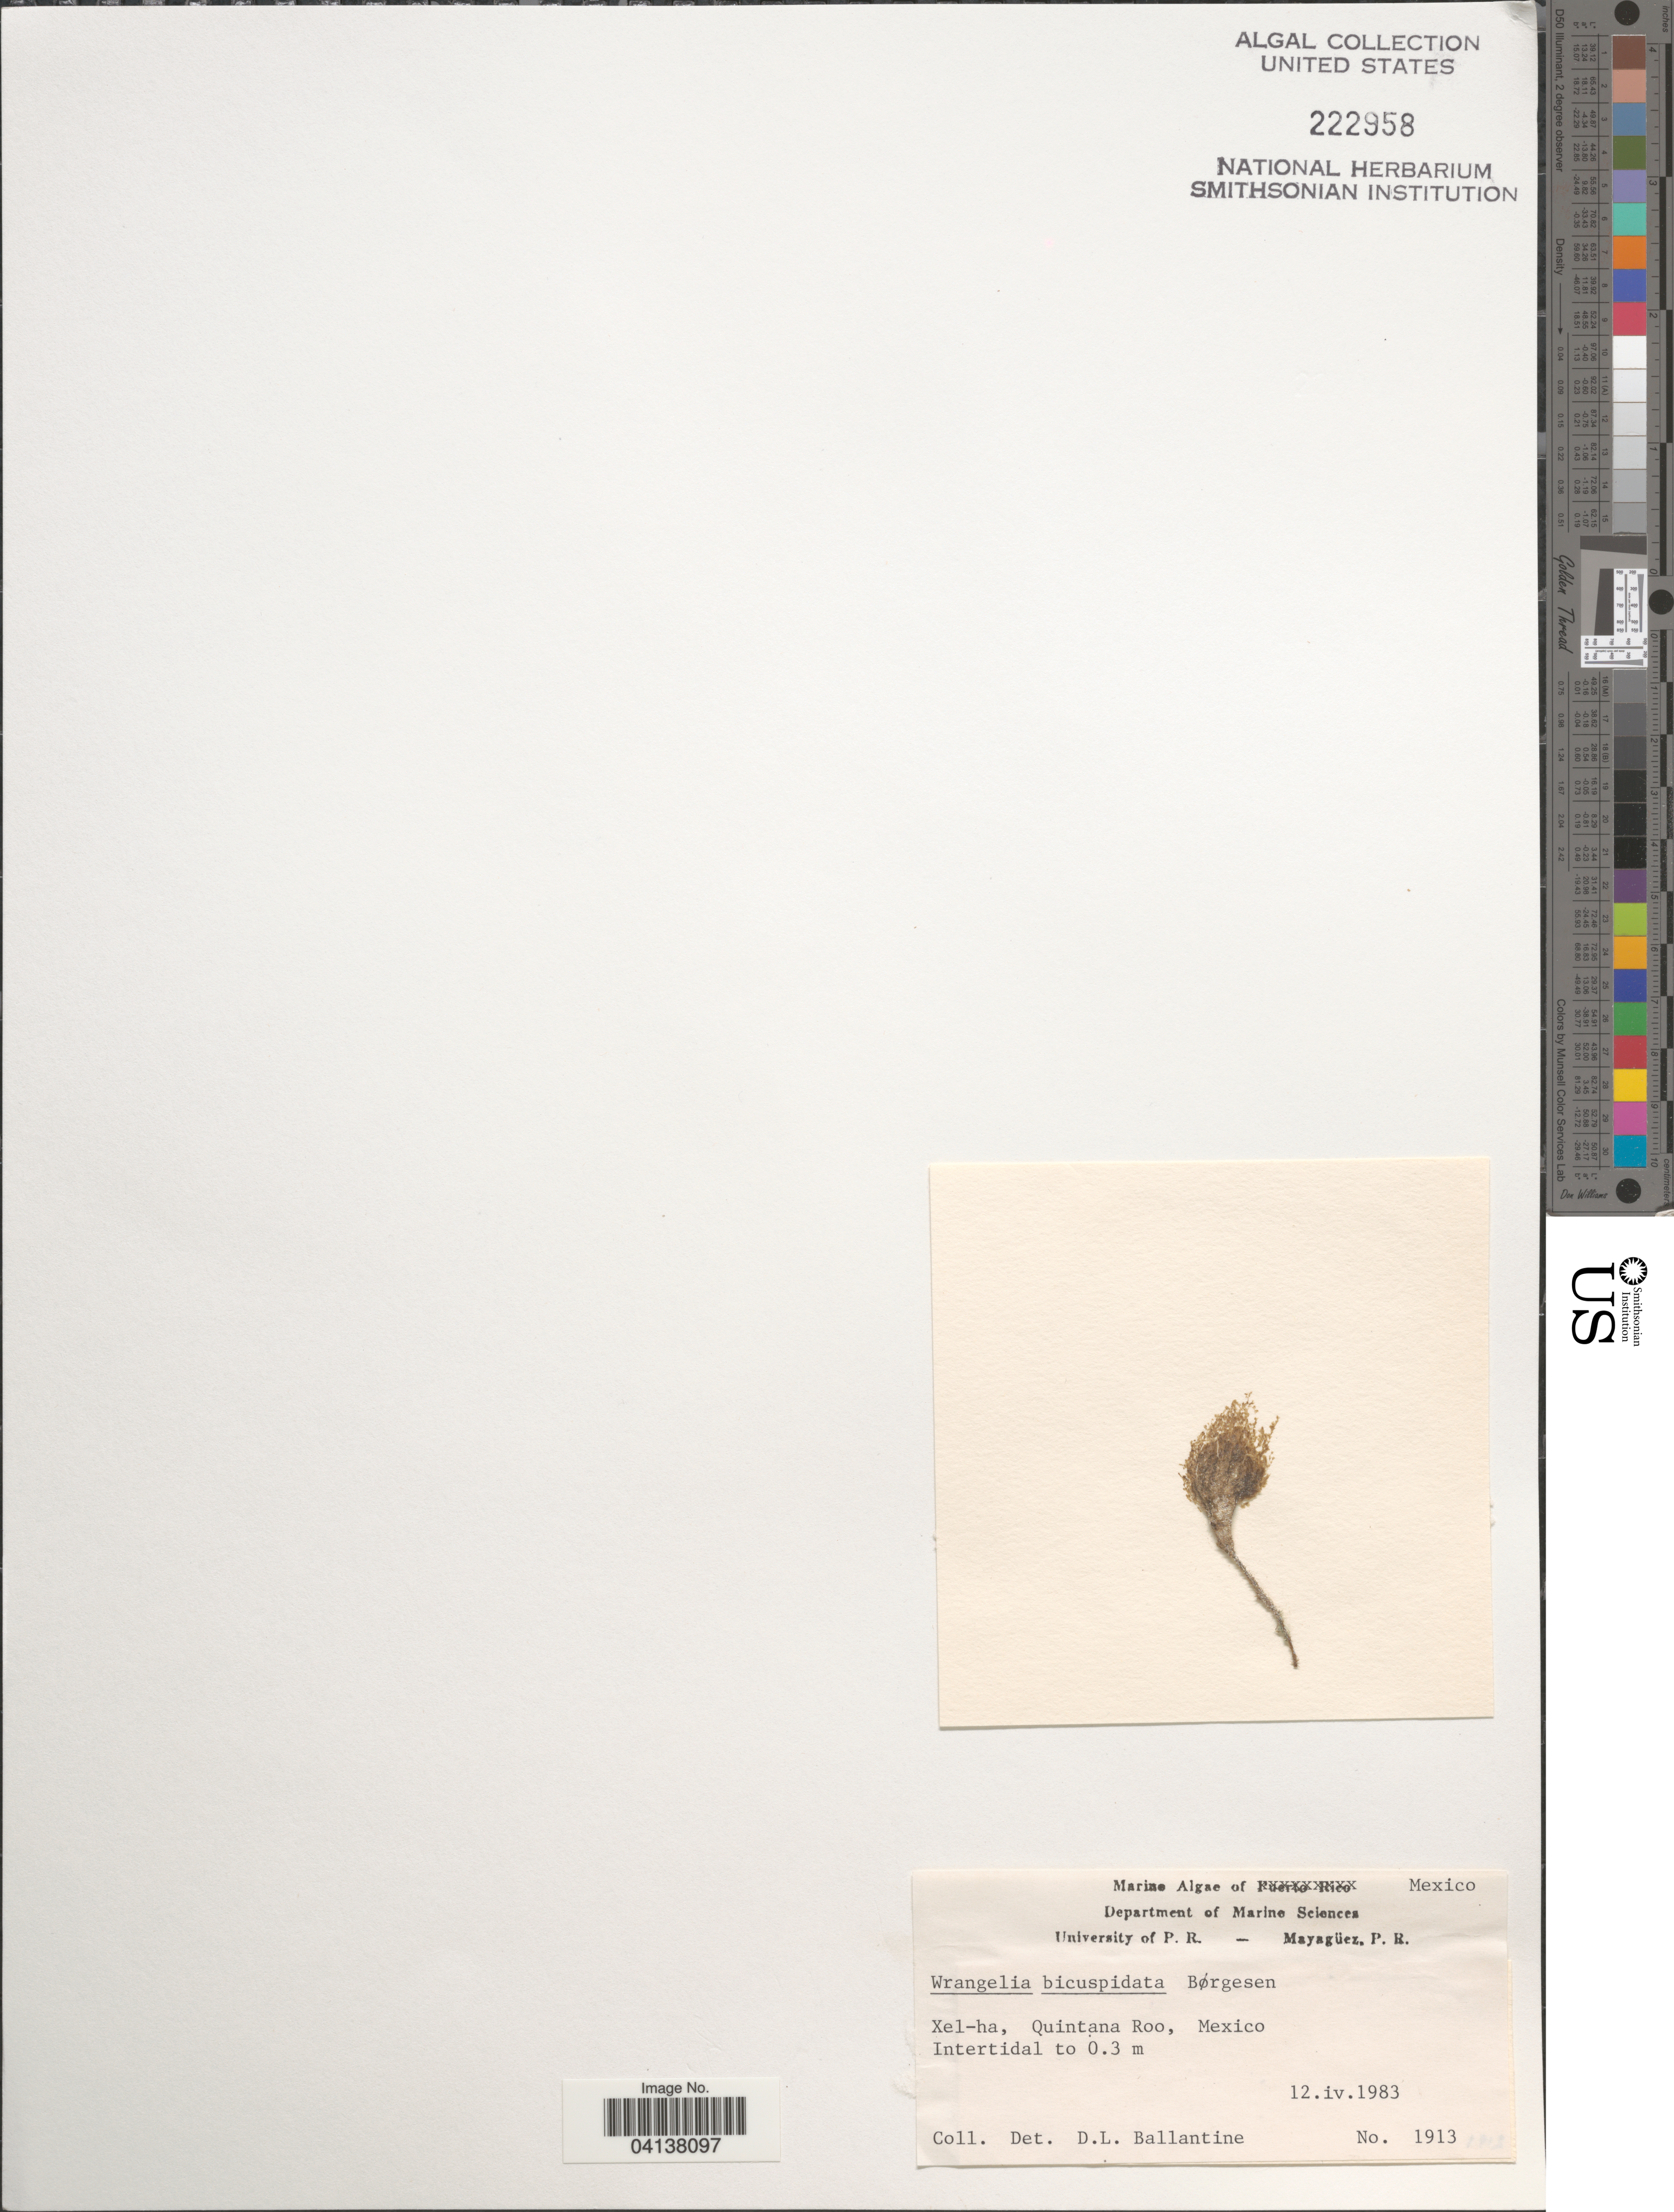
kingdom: Plantae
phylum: Rhodophyta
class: Florideophyceae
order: Ceramiales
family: Wrangeliaceae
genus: Wrangelia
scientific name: Wrangelia bicuspidata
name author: Børgesen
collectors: D.L. Ballantine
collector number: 1913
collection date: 1983-04-12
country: Mexico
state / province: Quintana Roo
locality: Xel-ha.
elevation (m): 0.3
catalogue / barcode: US 222958